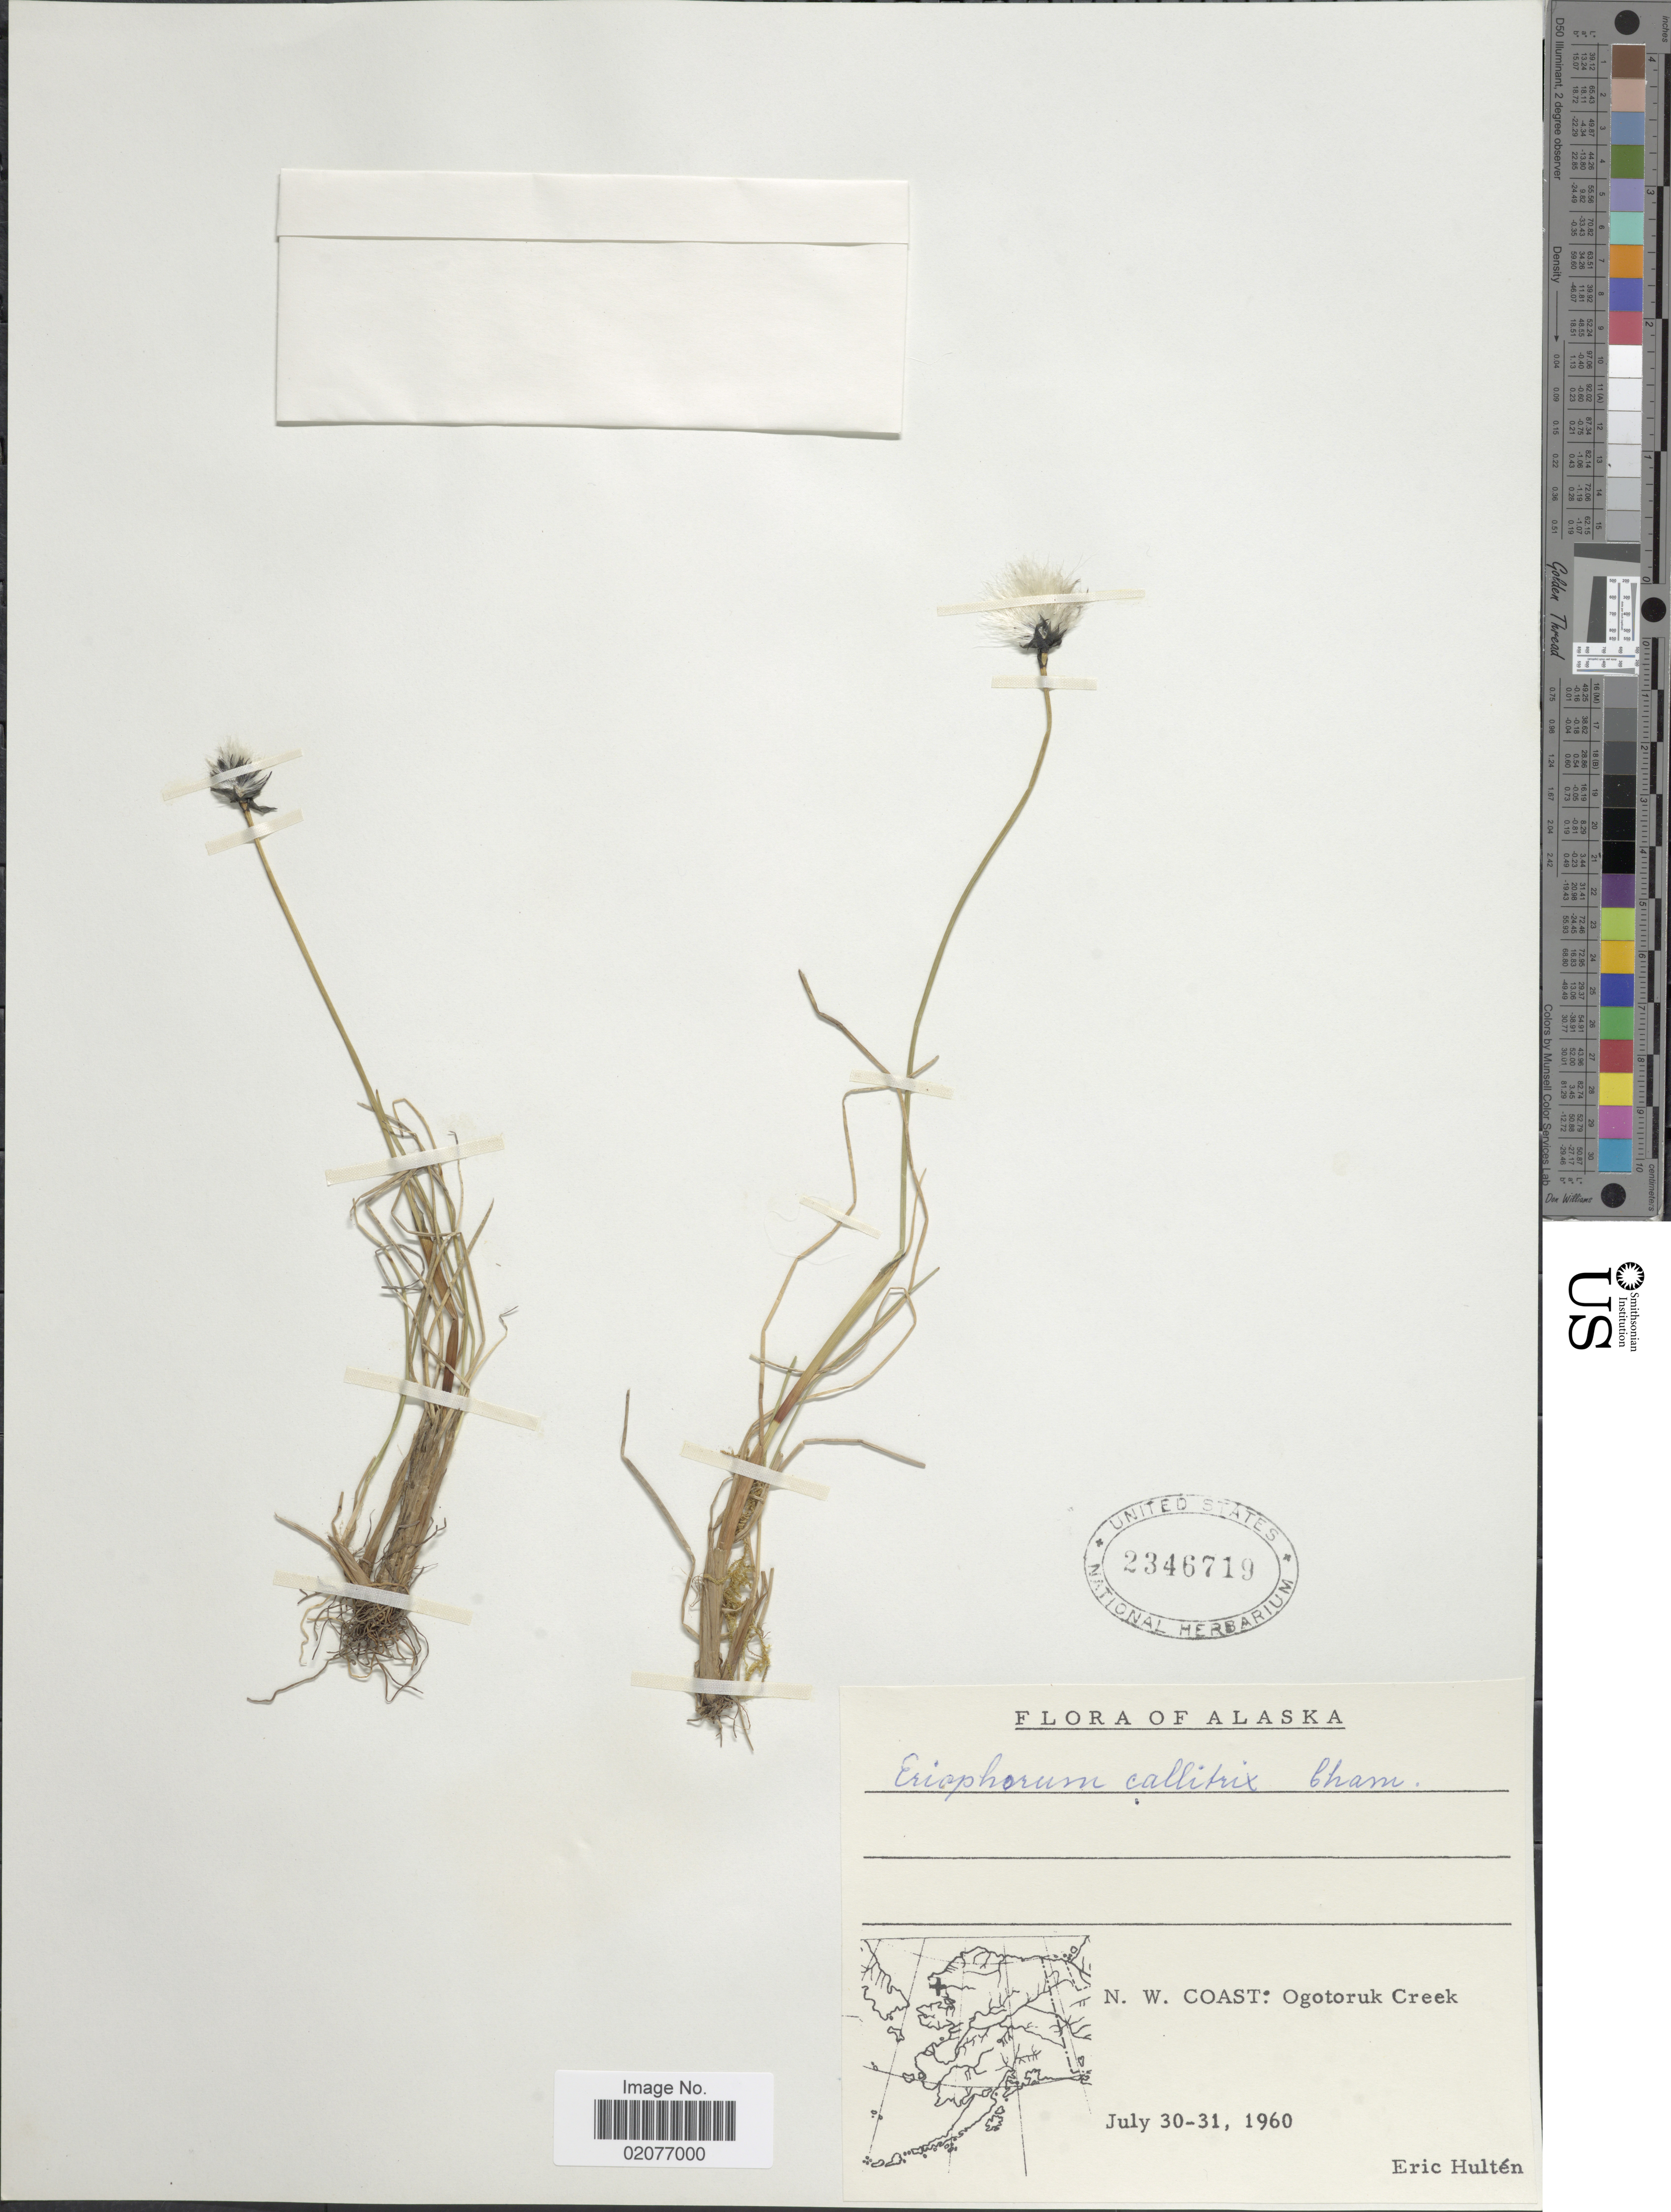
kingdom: Plantae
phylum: Tracheophyta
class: Liliopsida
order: Poales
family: Cyperaceae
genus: Eriophorum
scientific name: Eriophorum callitrix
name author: Cham. ex C.A. Mey.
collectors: E. G. Hultén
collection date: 1960-07-30/1960-07-31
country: United States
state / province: Alaska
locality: N.W. Coast: Ogotoruk Creek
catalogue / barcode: US 2346719